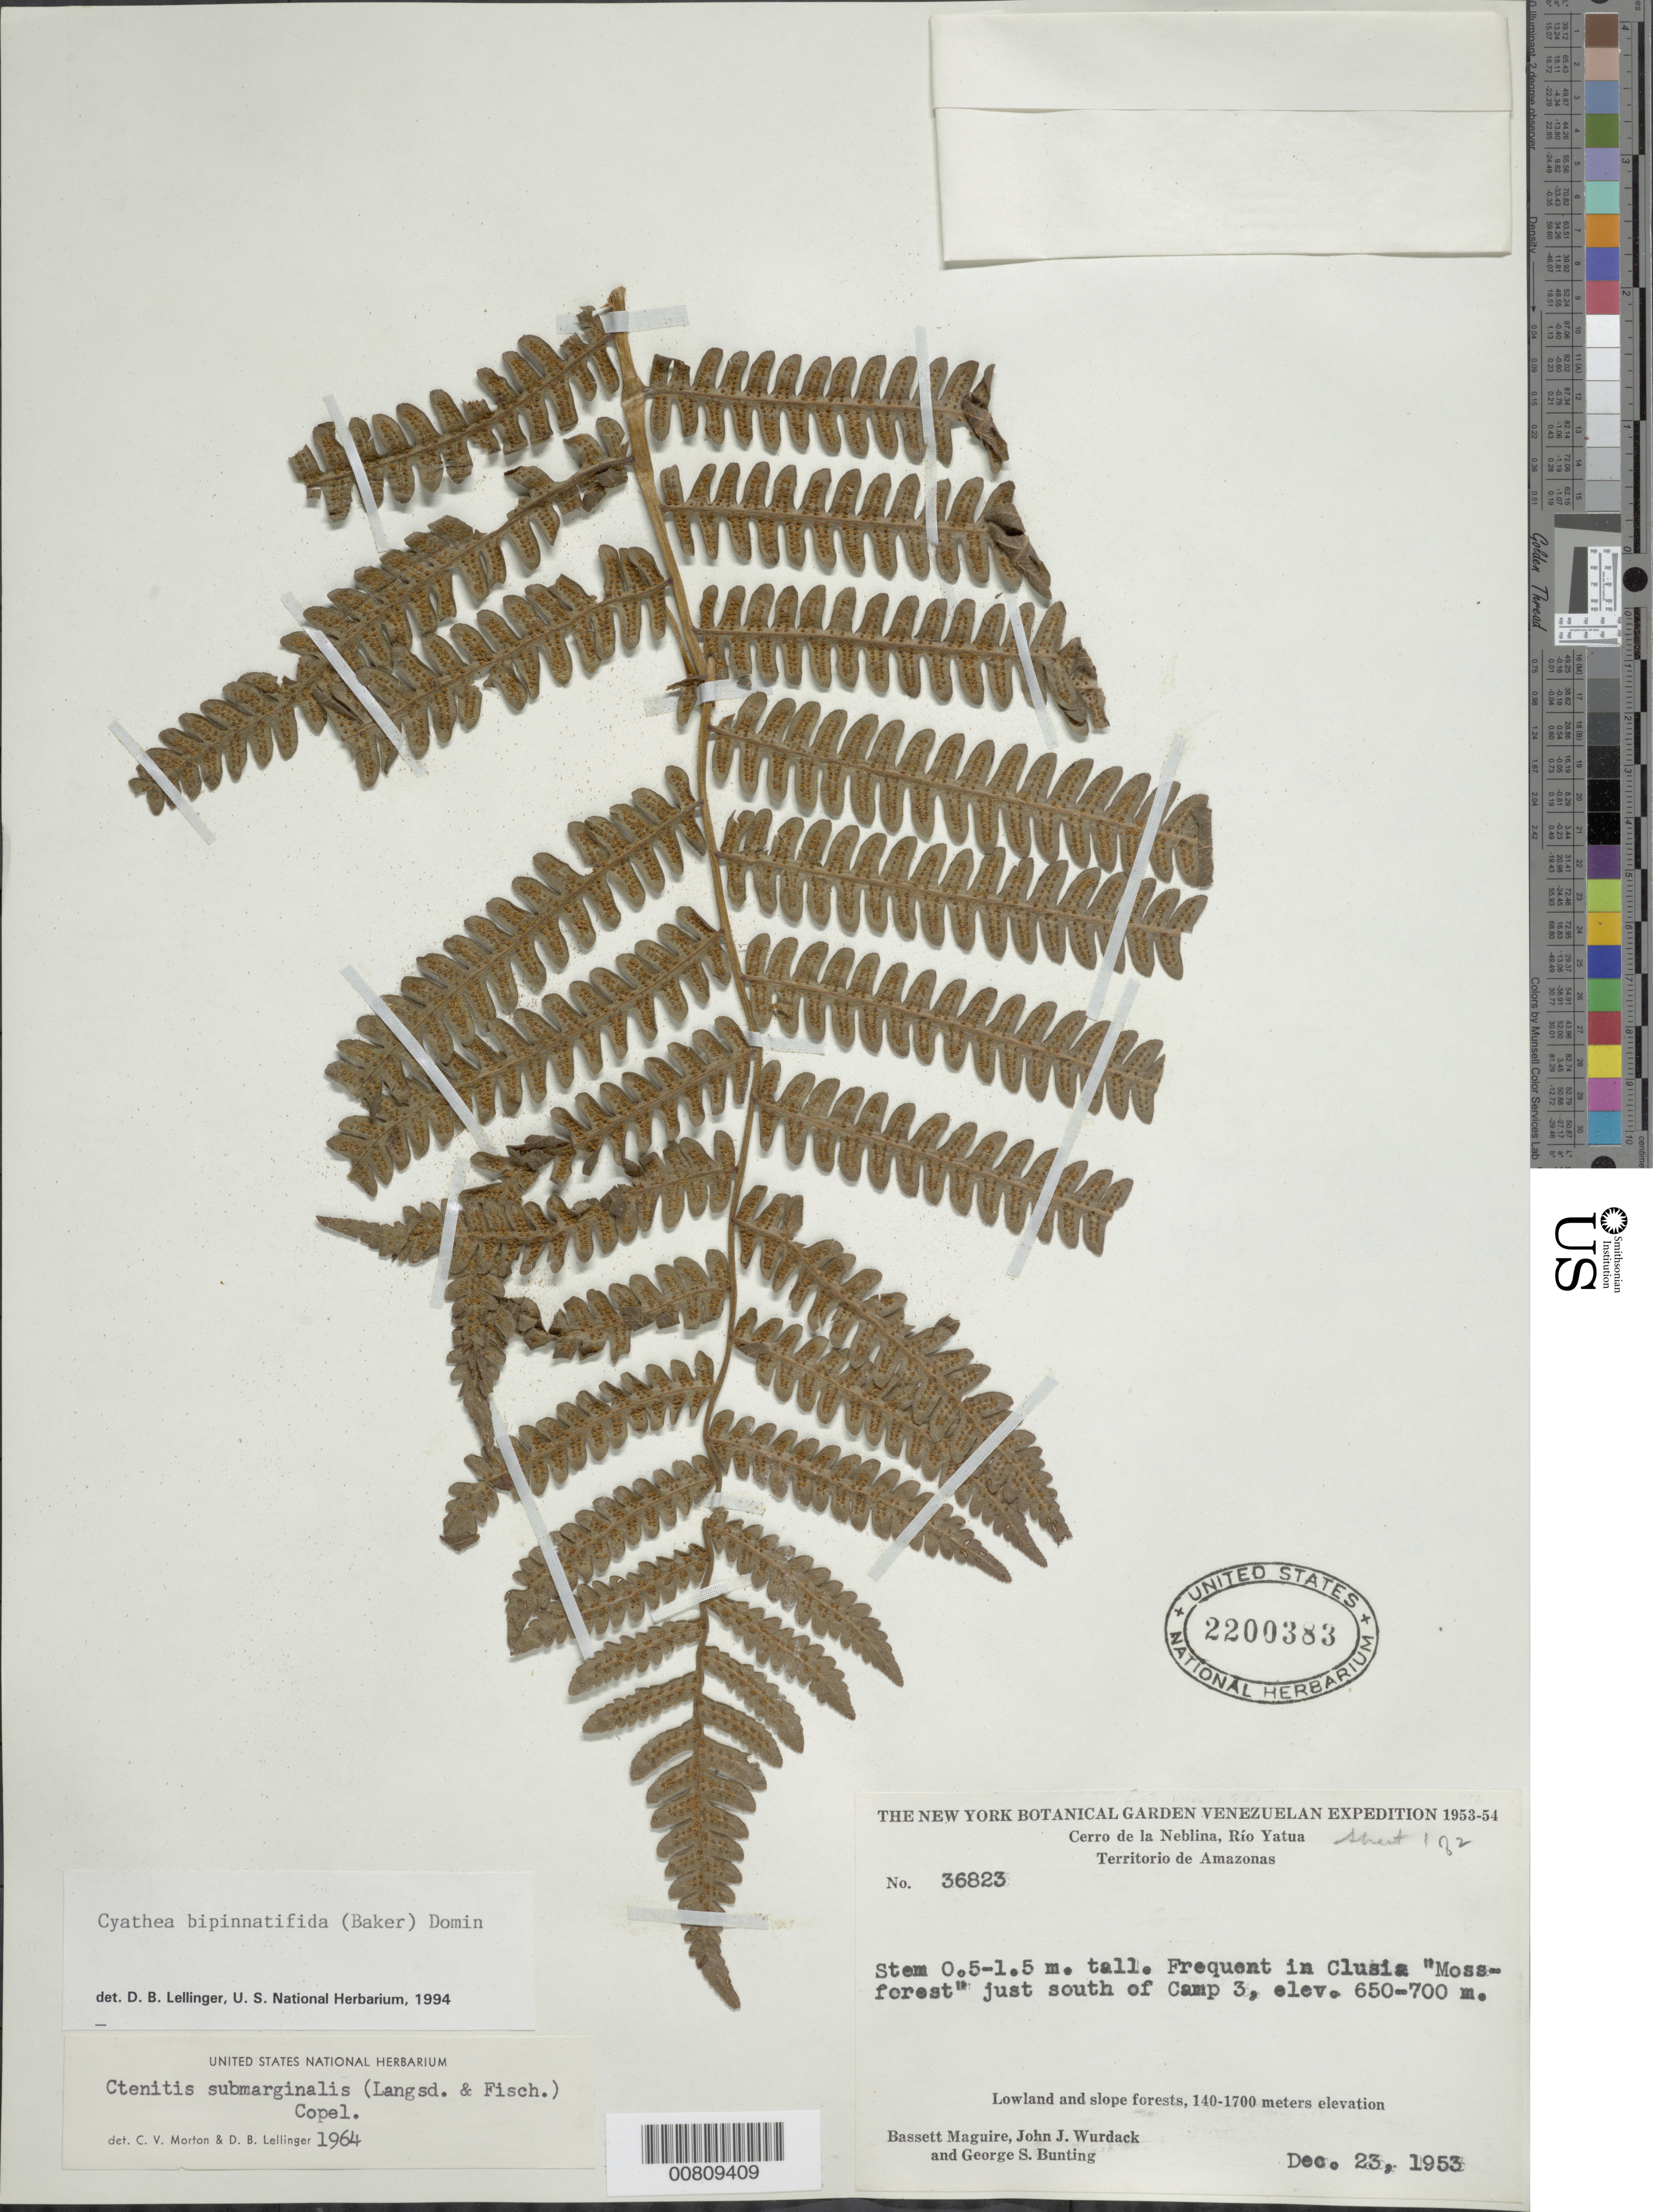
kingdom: Plantae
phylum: Tracheophyta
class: Polypodiopsida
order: Cyatheales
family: Cyatheaceae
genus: Cyathea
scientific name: Cyathea bipinnatifida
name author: (Baker) Domin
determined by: Lellinger, David B., (BOT), Smithsonian Institution - National Museum of Natural History (UNITED STATES)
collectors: B. Maguire, J. J. Wurdack & G. S. Bunting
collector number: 36823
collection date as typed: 23-Dec-53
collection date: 1953-12-23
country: Venezuela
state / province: Amazonas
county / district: Río Negro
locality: Cerro de la Neblina, Río Yatua, S of Camp 3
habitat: Clusia "moss-forest"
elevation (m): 650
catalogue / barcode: US 2200383